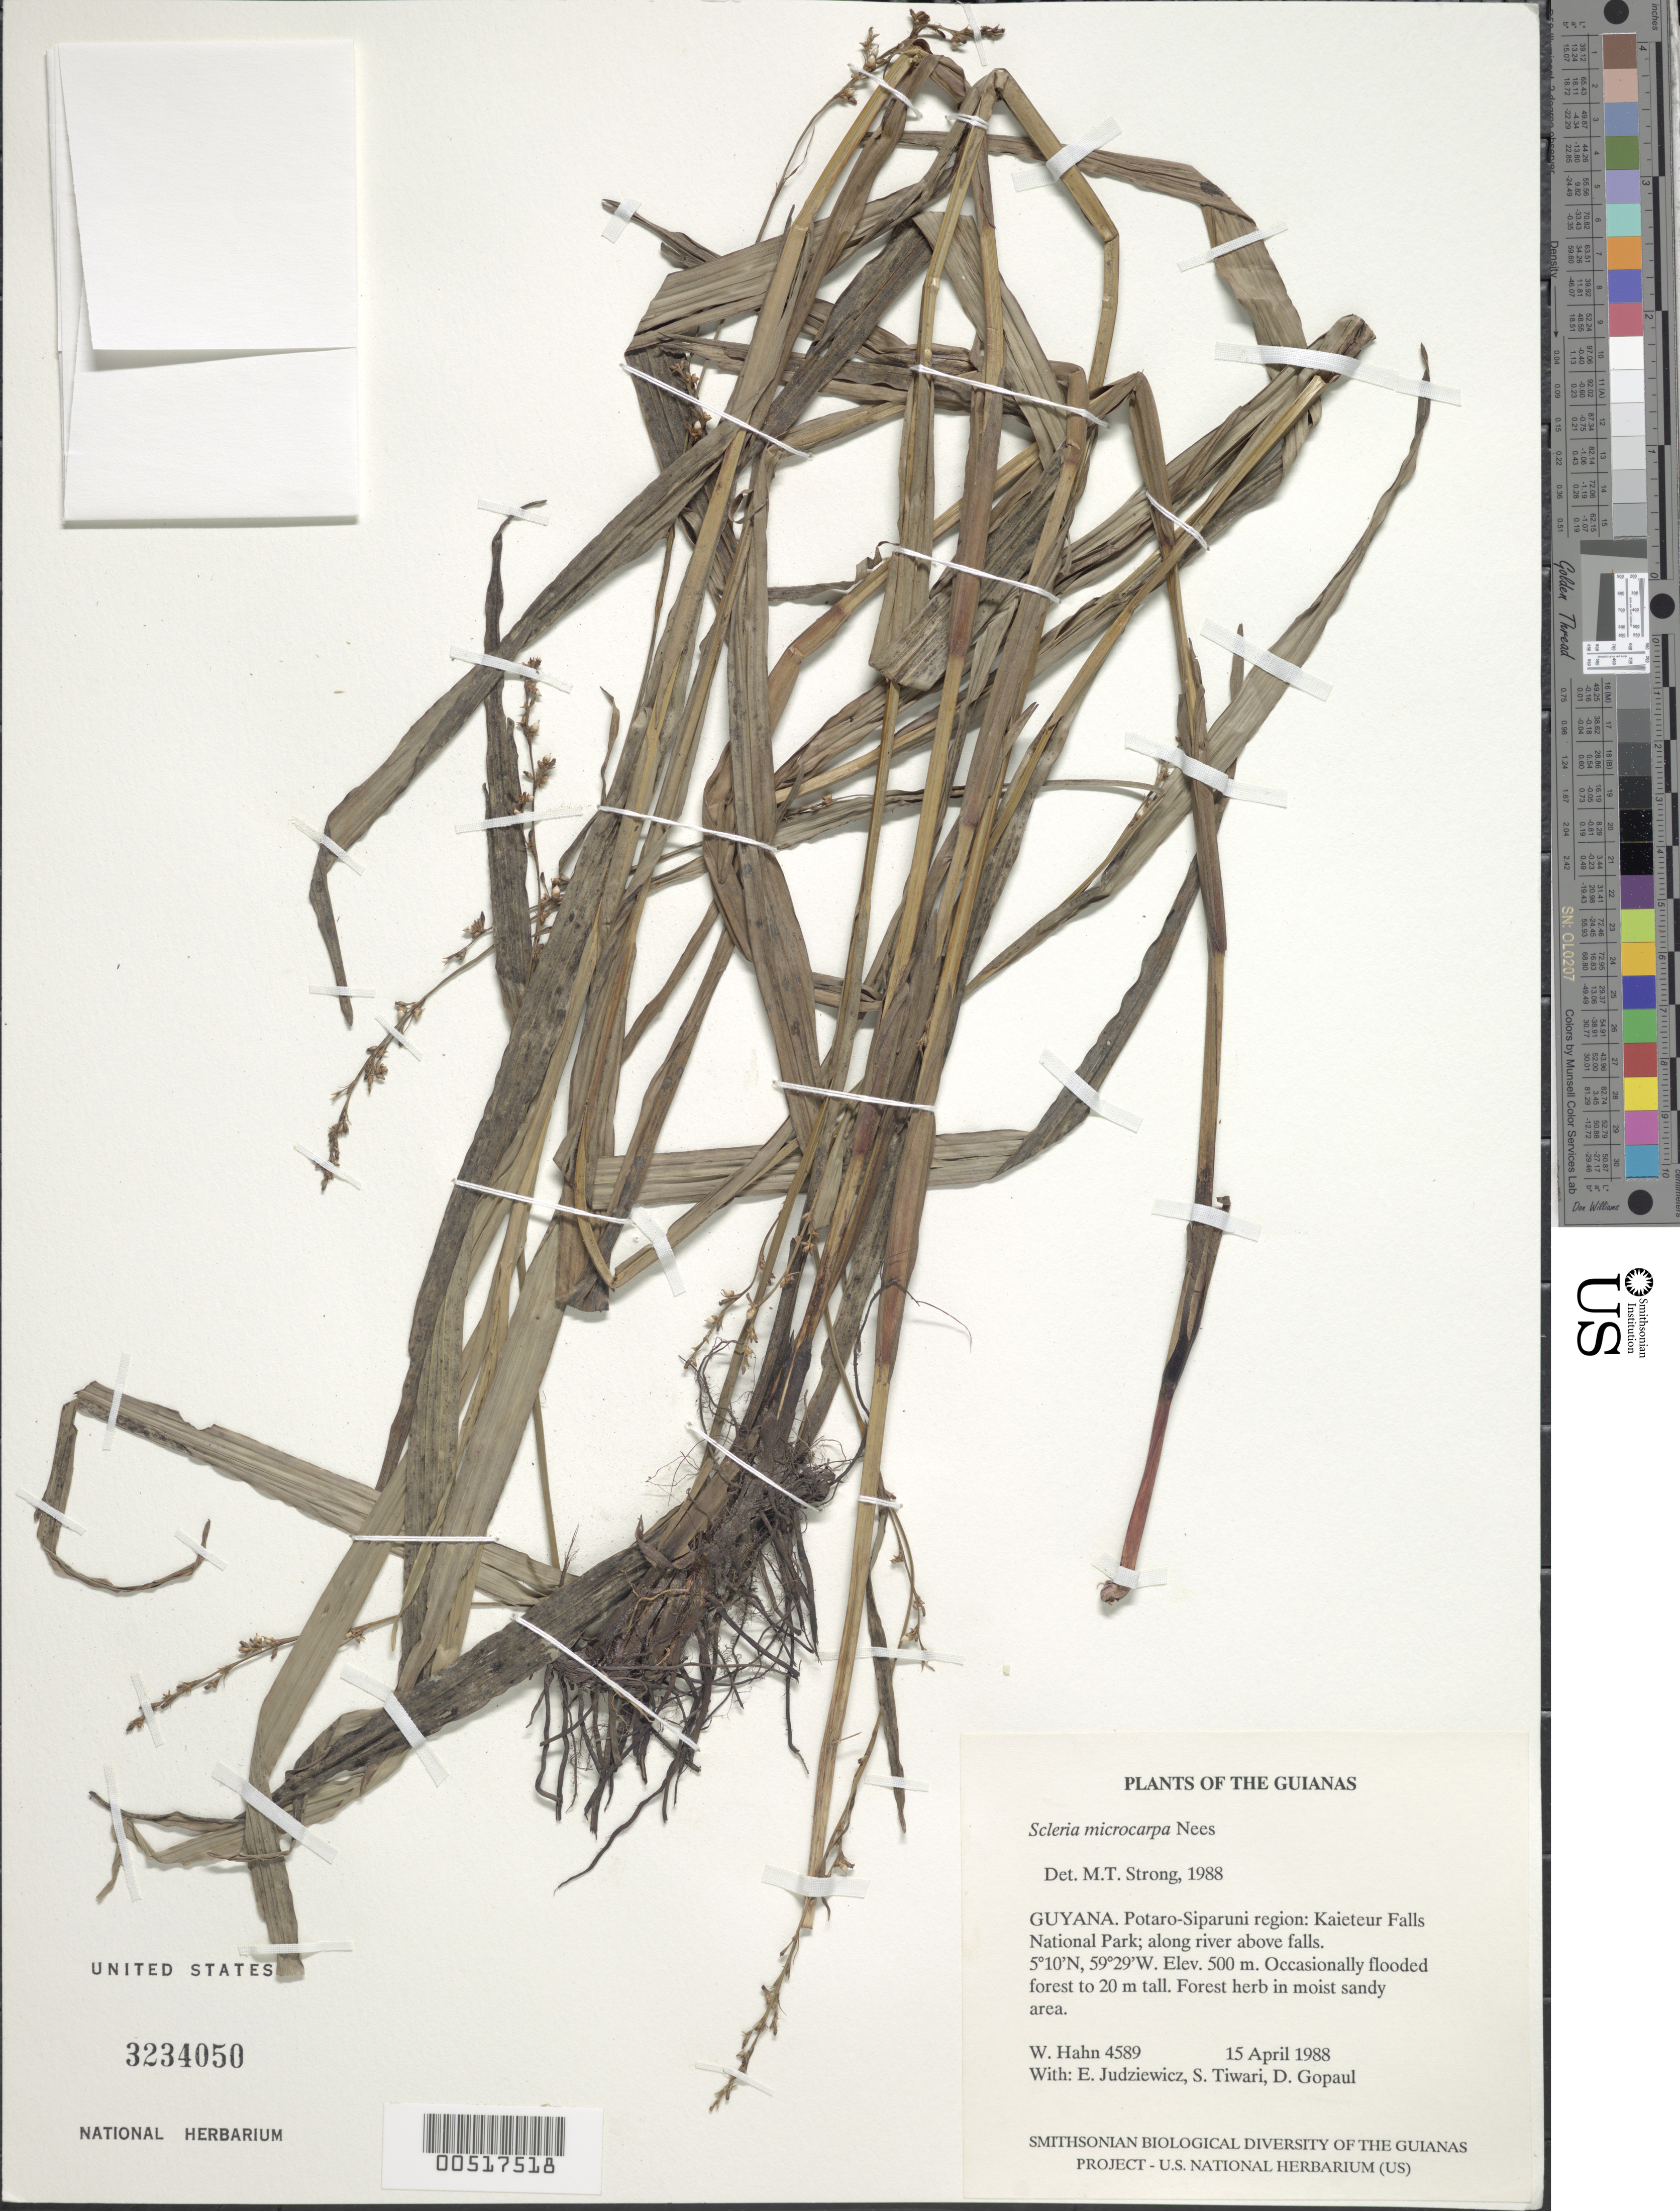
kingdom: Plantae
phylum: Tracheophyta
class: Liliopsida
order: Poales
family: Cyperaceae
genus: Scleria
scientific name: Scleria microcarpa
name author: Nees ex Kunth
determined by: Strong, M. T., (US), Smithsonian Institution - National Museum of Natural History (UNITED STATES)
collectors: W. Hahn, E. J. Judziewicz, S. Tiwari & D. Gopaul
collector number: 4589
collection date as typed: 15 April 1988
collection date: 1988-04-15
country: Guyana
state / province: Potaro-Siparuni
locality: Kaieteur Falls National Park; along river above falls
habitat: Occasionally flooded forest to 20 m tall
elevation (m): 500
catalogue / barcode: US 3234050